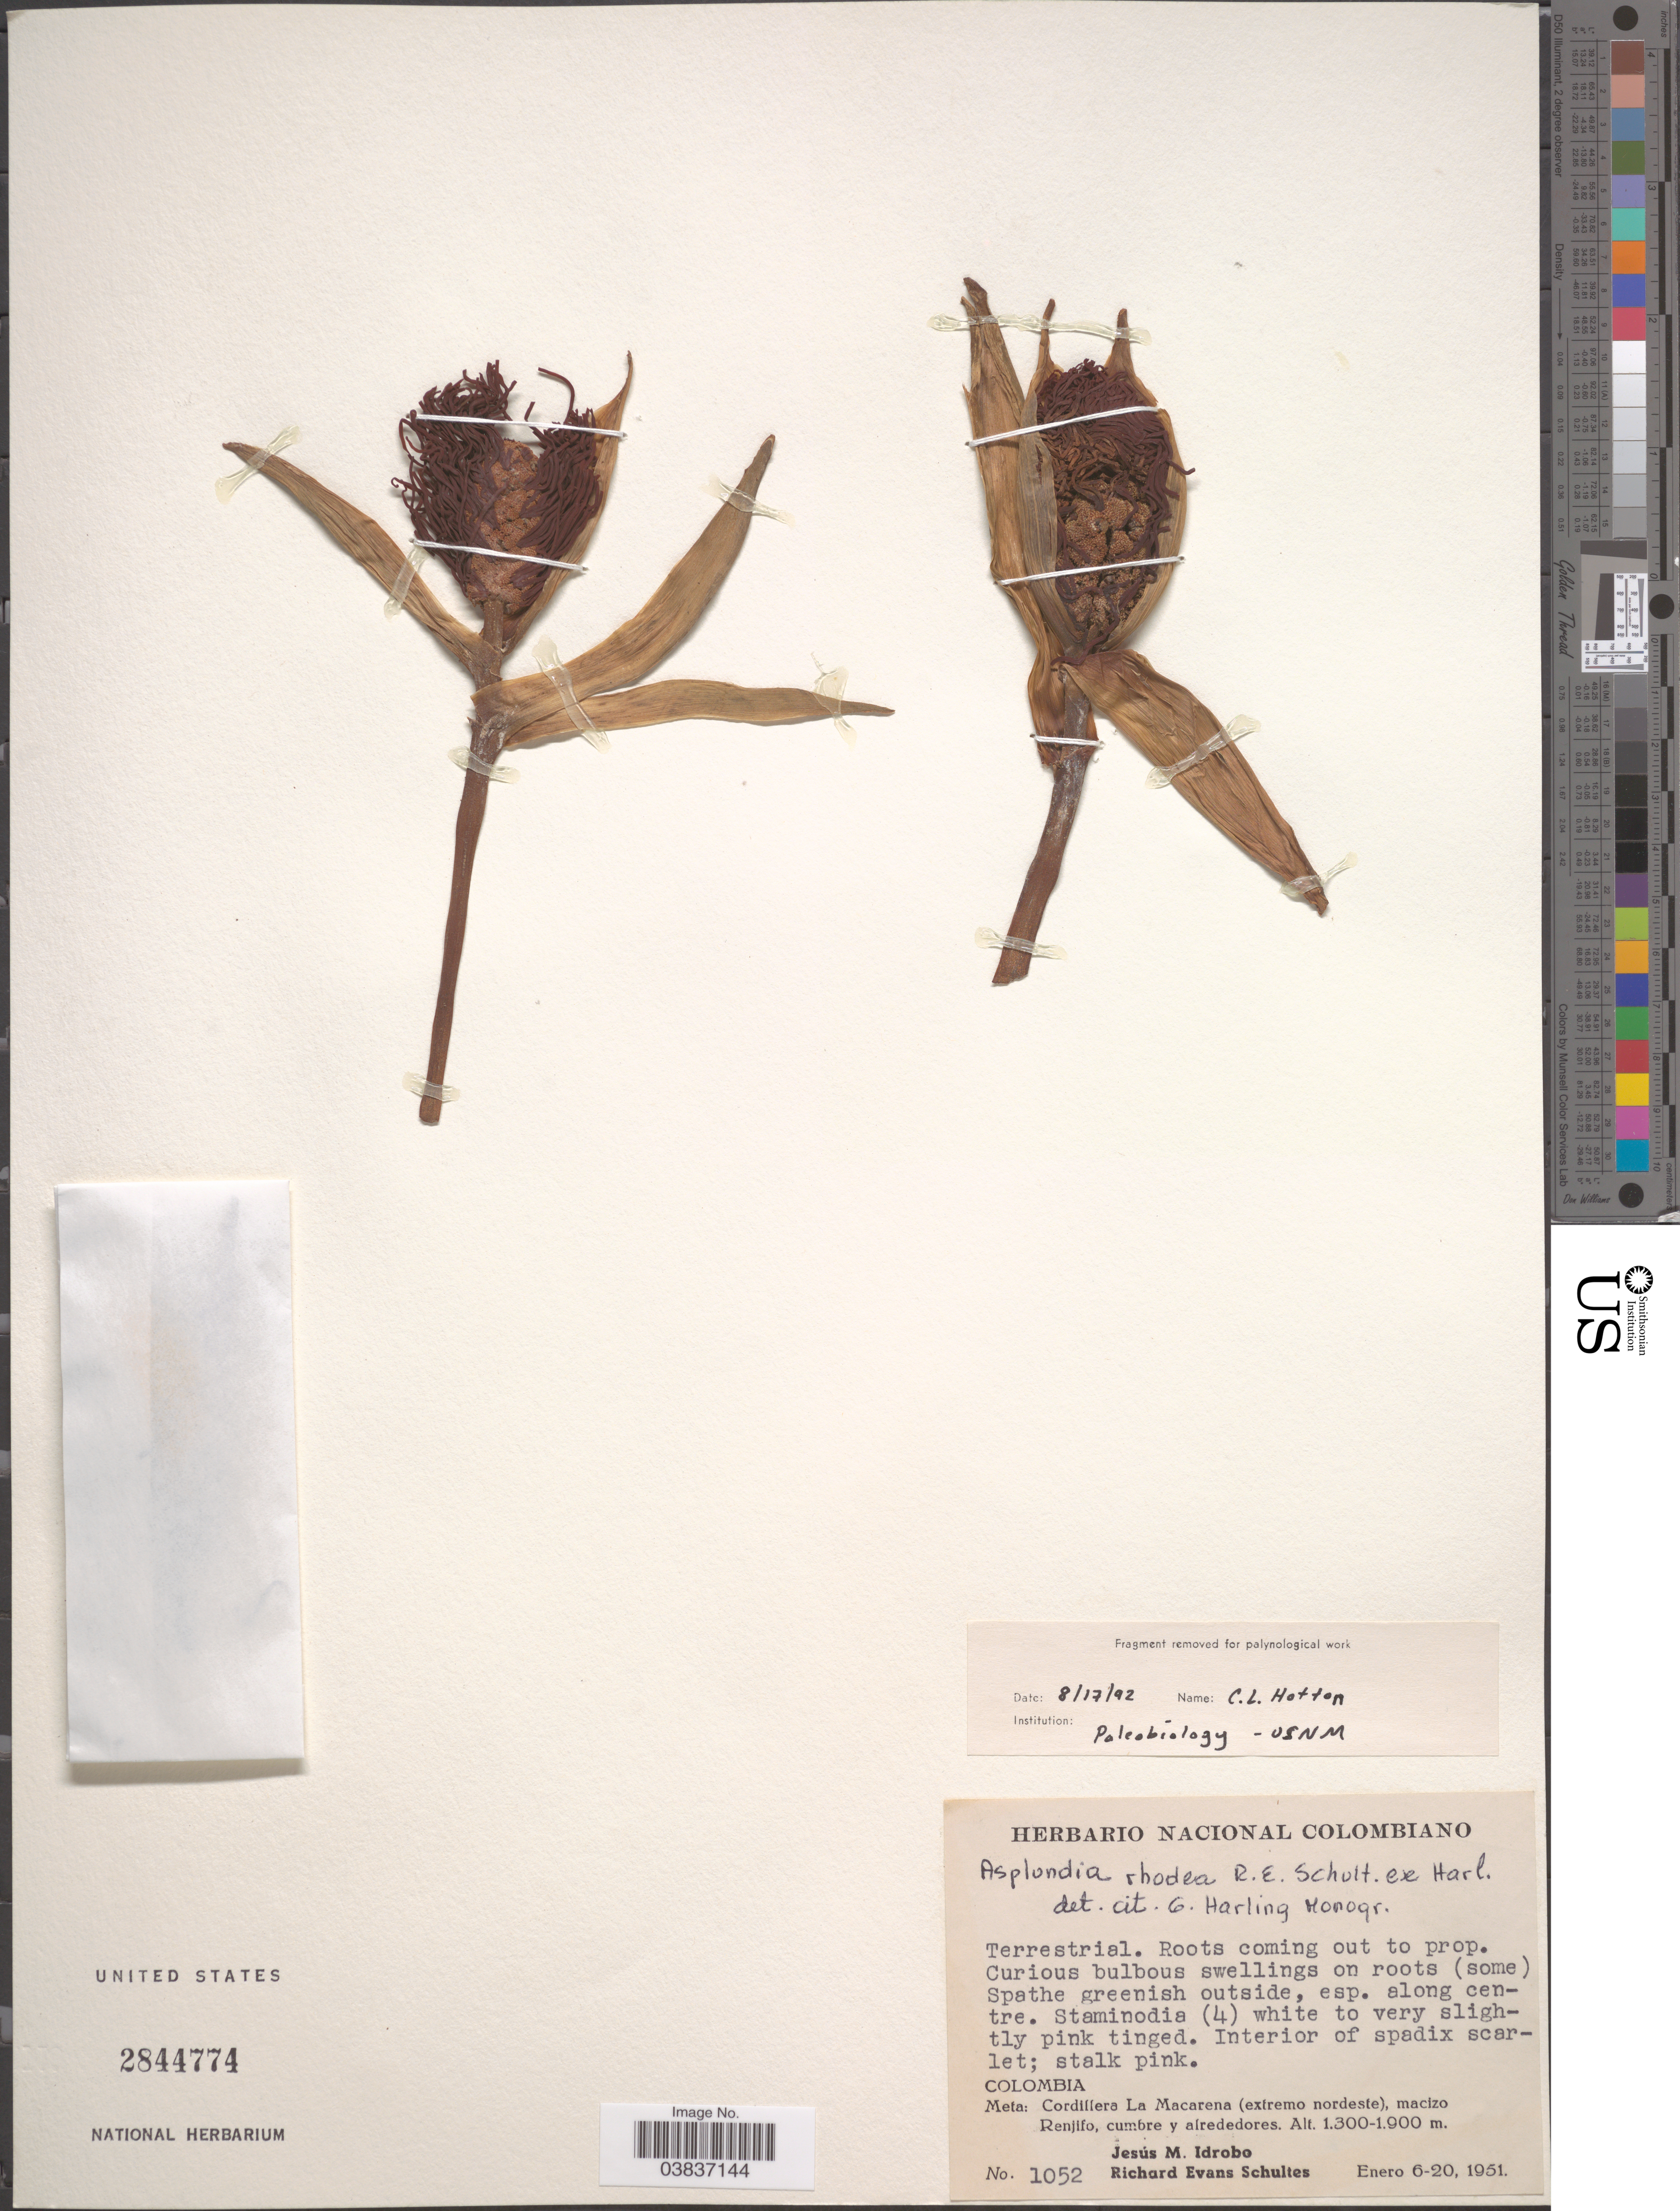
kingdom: Plantae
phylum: Tracheophyta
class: Liliopsida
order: Pandanales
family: Cyclanthaceae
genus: Asplundia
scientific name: Asplundia rhodea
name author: R.E. Schult. ex Harling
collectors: J. M. Idrobo & R. E. Schultes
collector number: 1052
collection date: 1951-01-06/1951-01-20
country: Colombia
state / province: Meta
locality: Cordillera La Macarena (extremo nordeste), macizo Renjifo.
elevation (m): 1300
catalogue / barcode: US 2844774